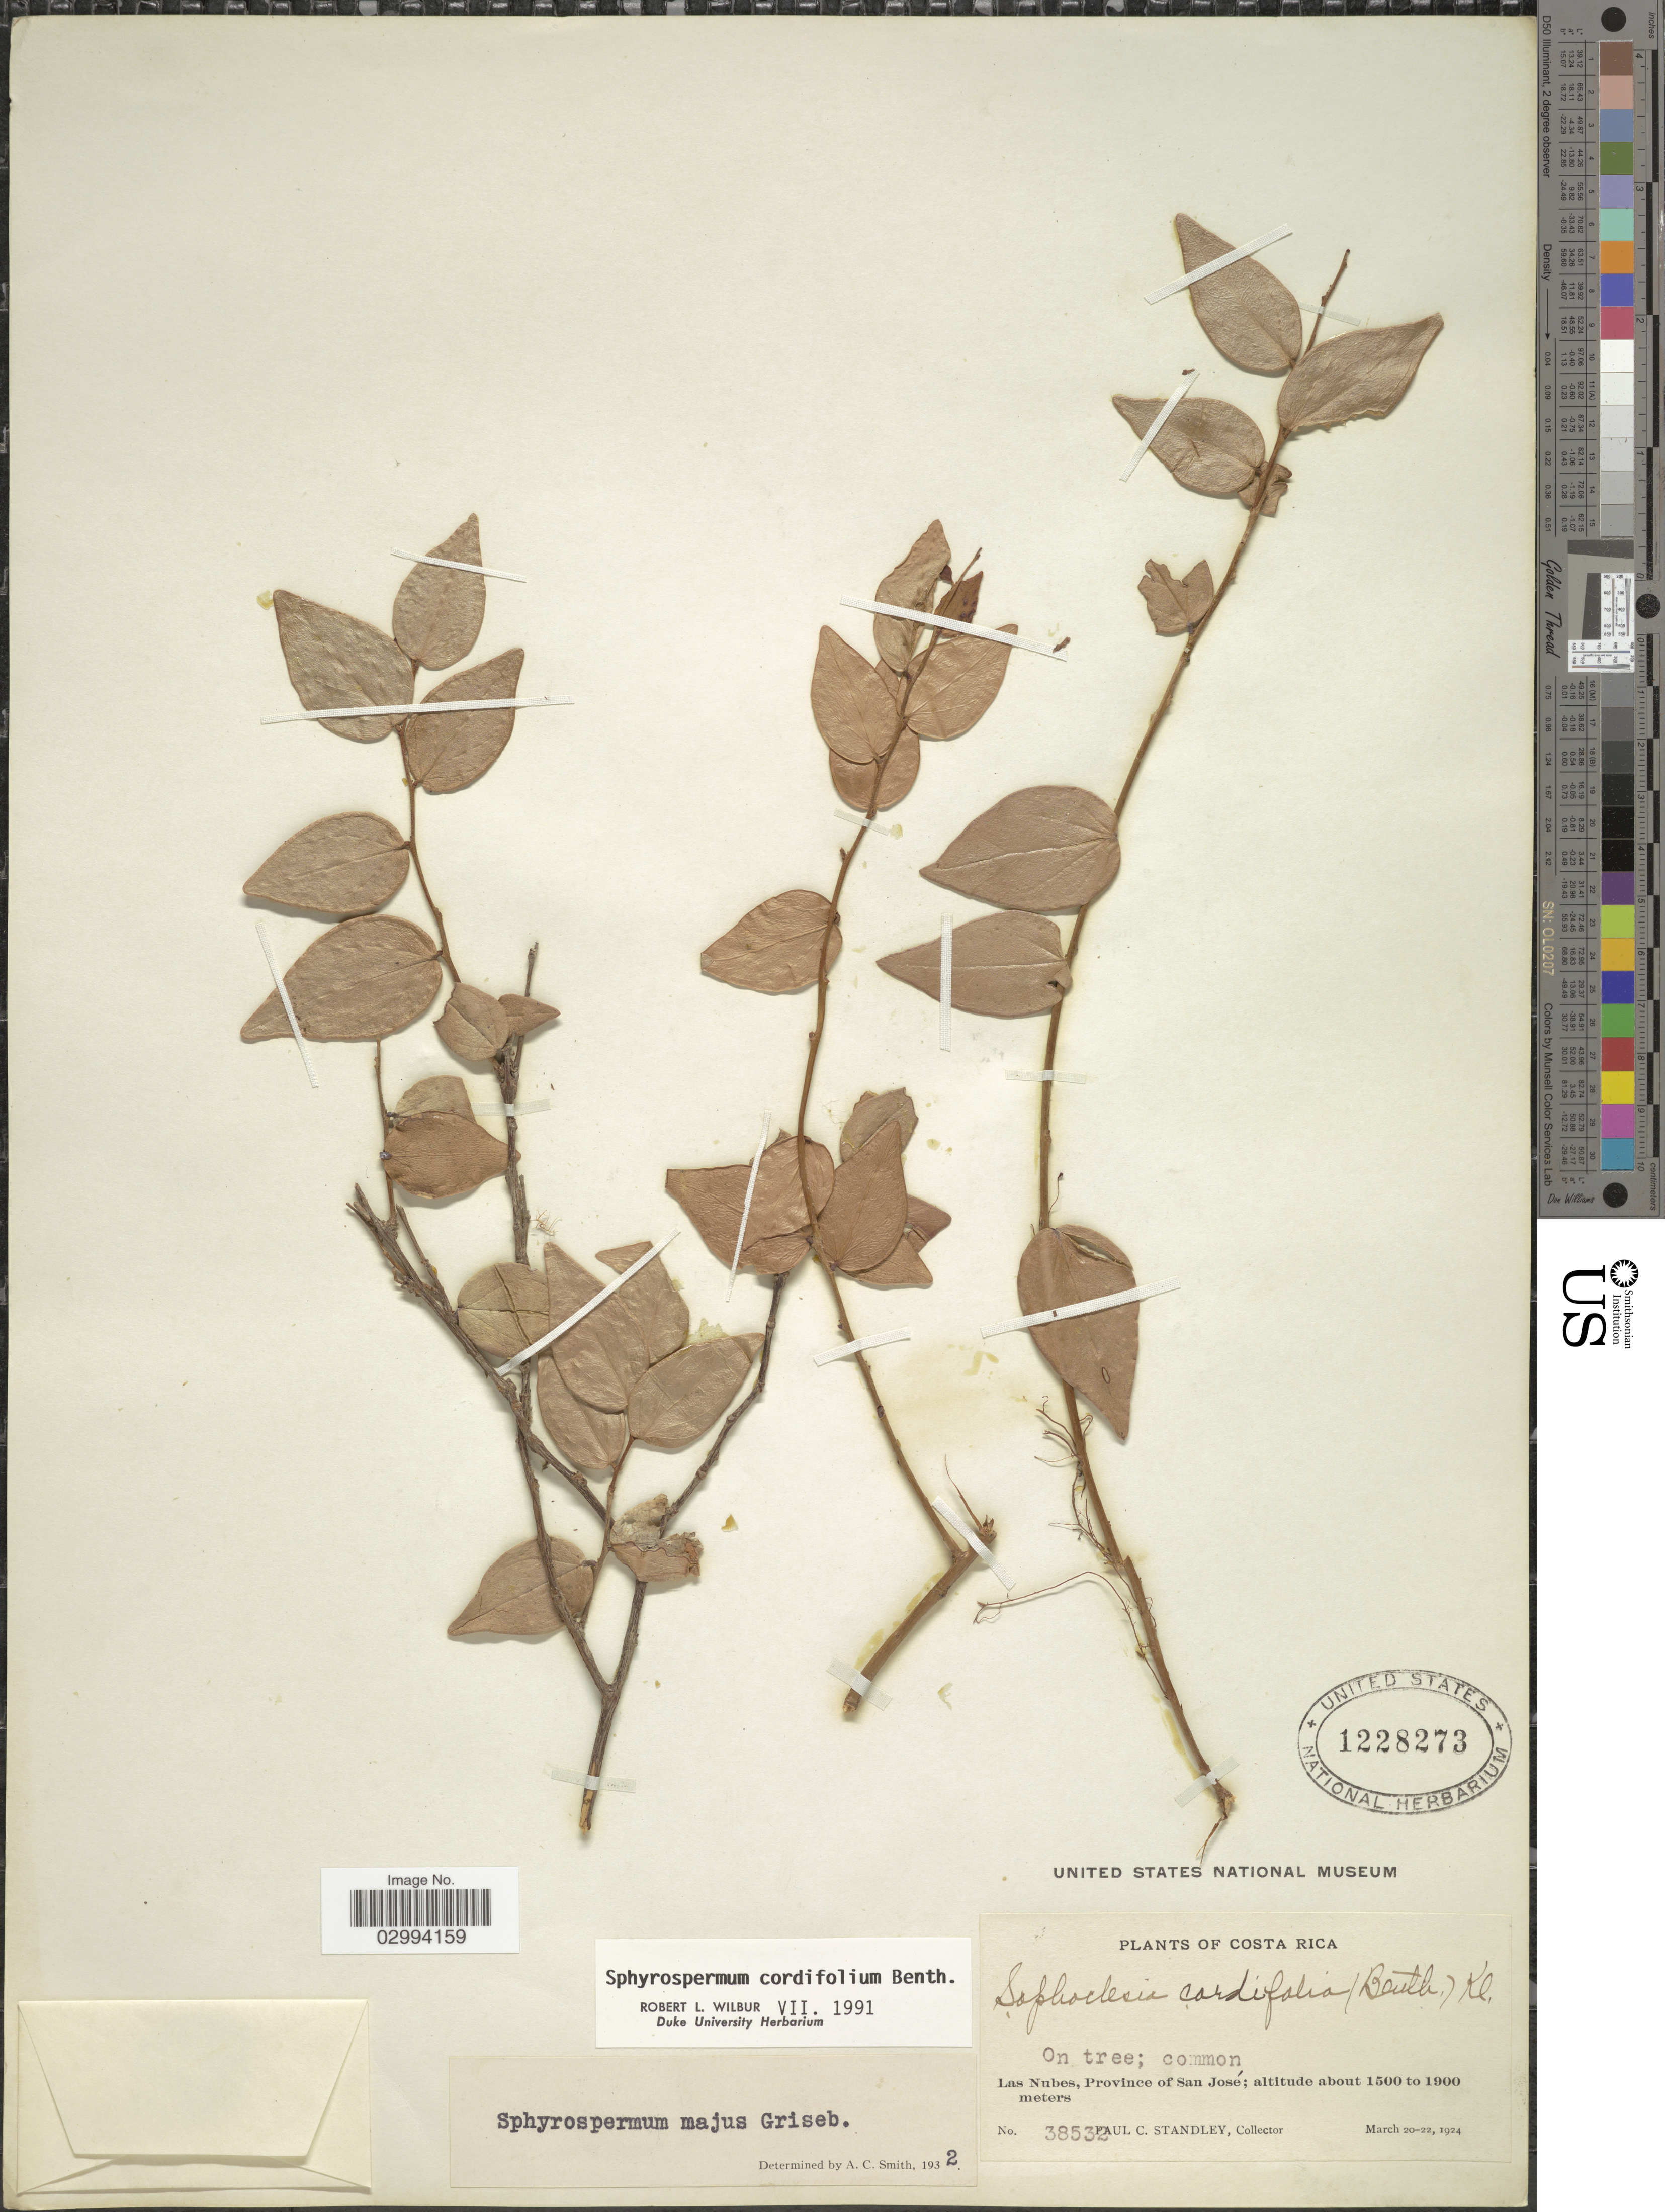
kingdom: Plantae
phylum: Tracheophyta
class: Magnoliopsida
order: Ericales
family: Ericaceae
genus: Sphyrospermum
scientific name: Sphyrospermum cordifolium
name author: Benth.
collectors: P. C. Standley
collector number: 38532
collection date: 1924-03-20/1924-03-22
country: Costa Rica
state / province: San José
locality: Las Nubes.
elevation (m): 1500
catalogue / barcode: US 1228273